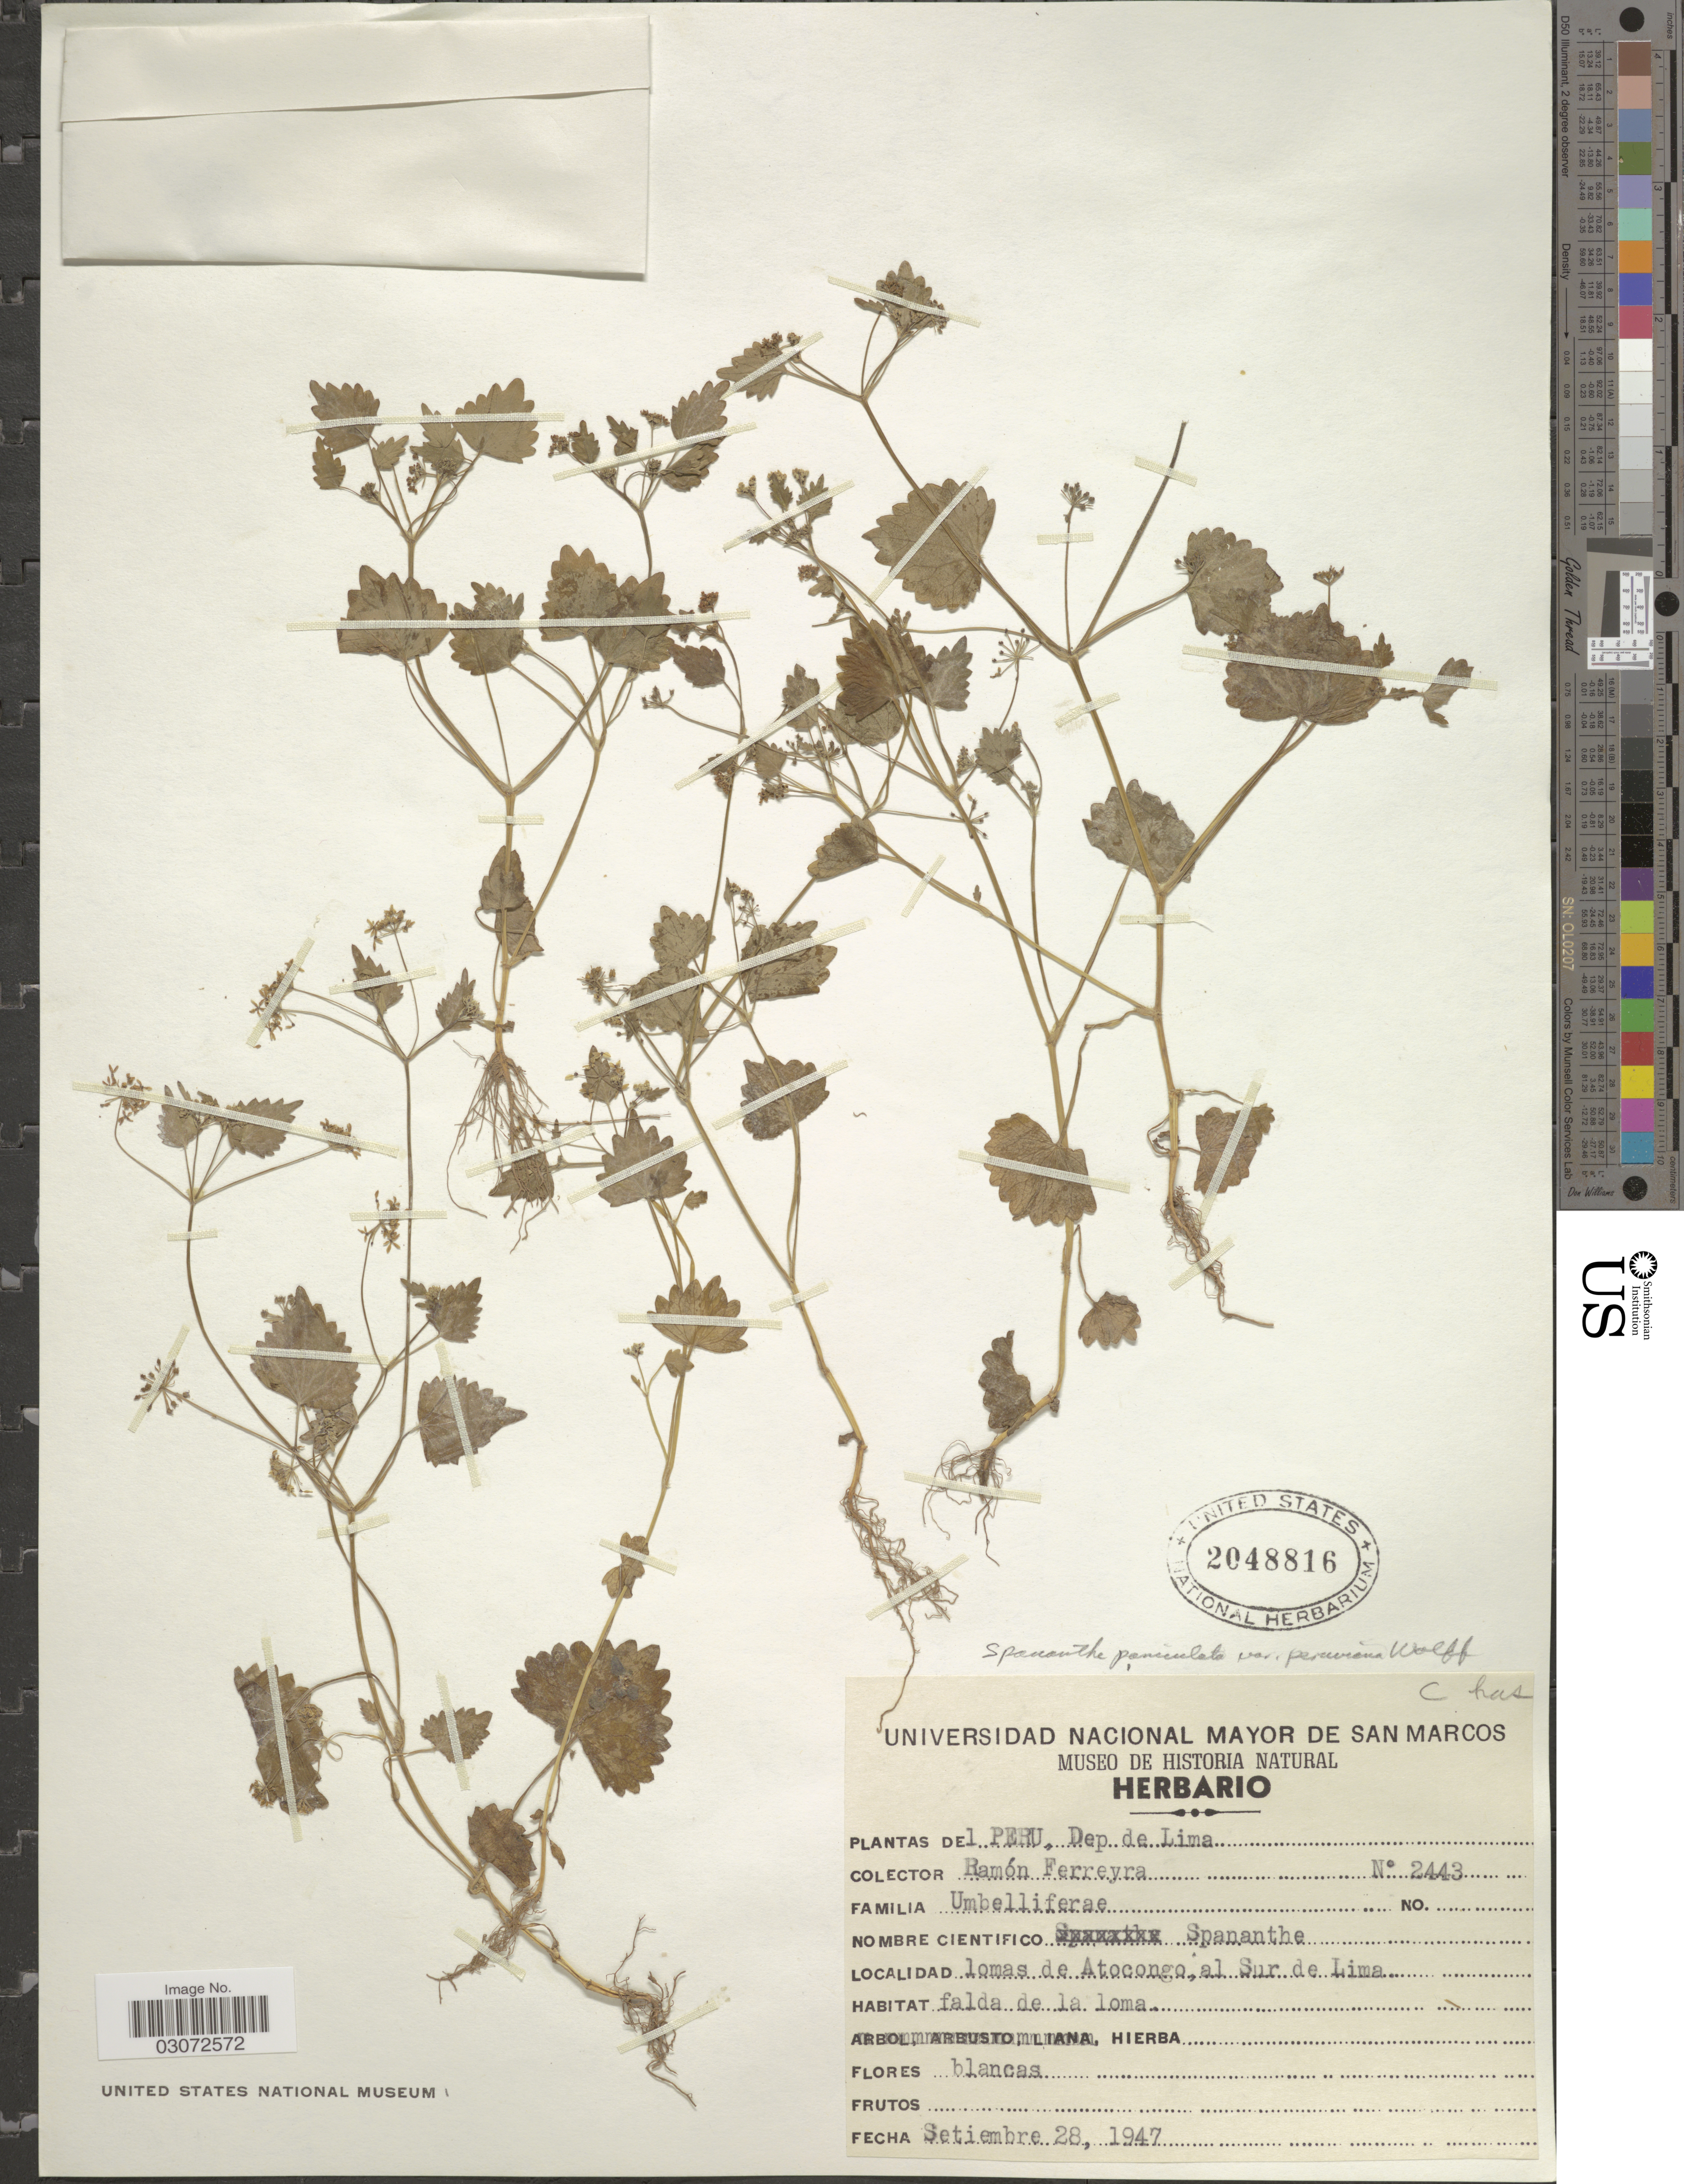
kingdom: Plantae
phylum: Tracheophyta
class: Magnoliopsida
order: Apiales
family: Apiaceae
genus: Spananthe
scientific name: Spananthe paniculata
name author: Jacq.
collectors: R. A. Ferreyra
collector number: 2443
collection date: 1947-09-28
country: Peru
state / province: Lima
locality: Dep. de Lima. Lomas de Atocongo, al Sur de Lima.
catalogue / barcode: US 2048816